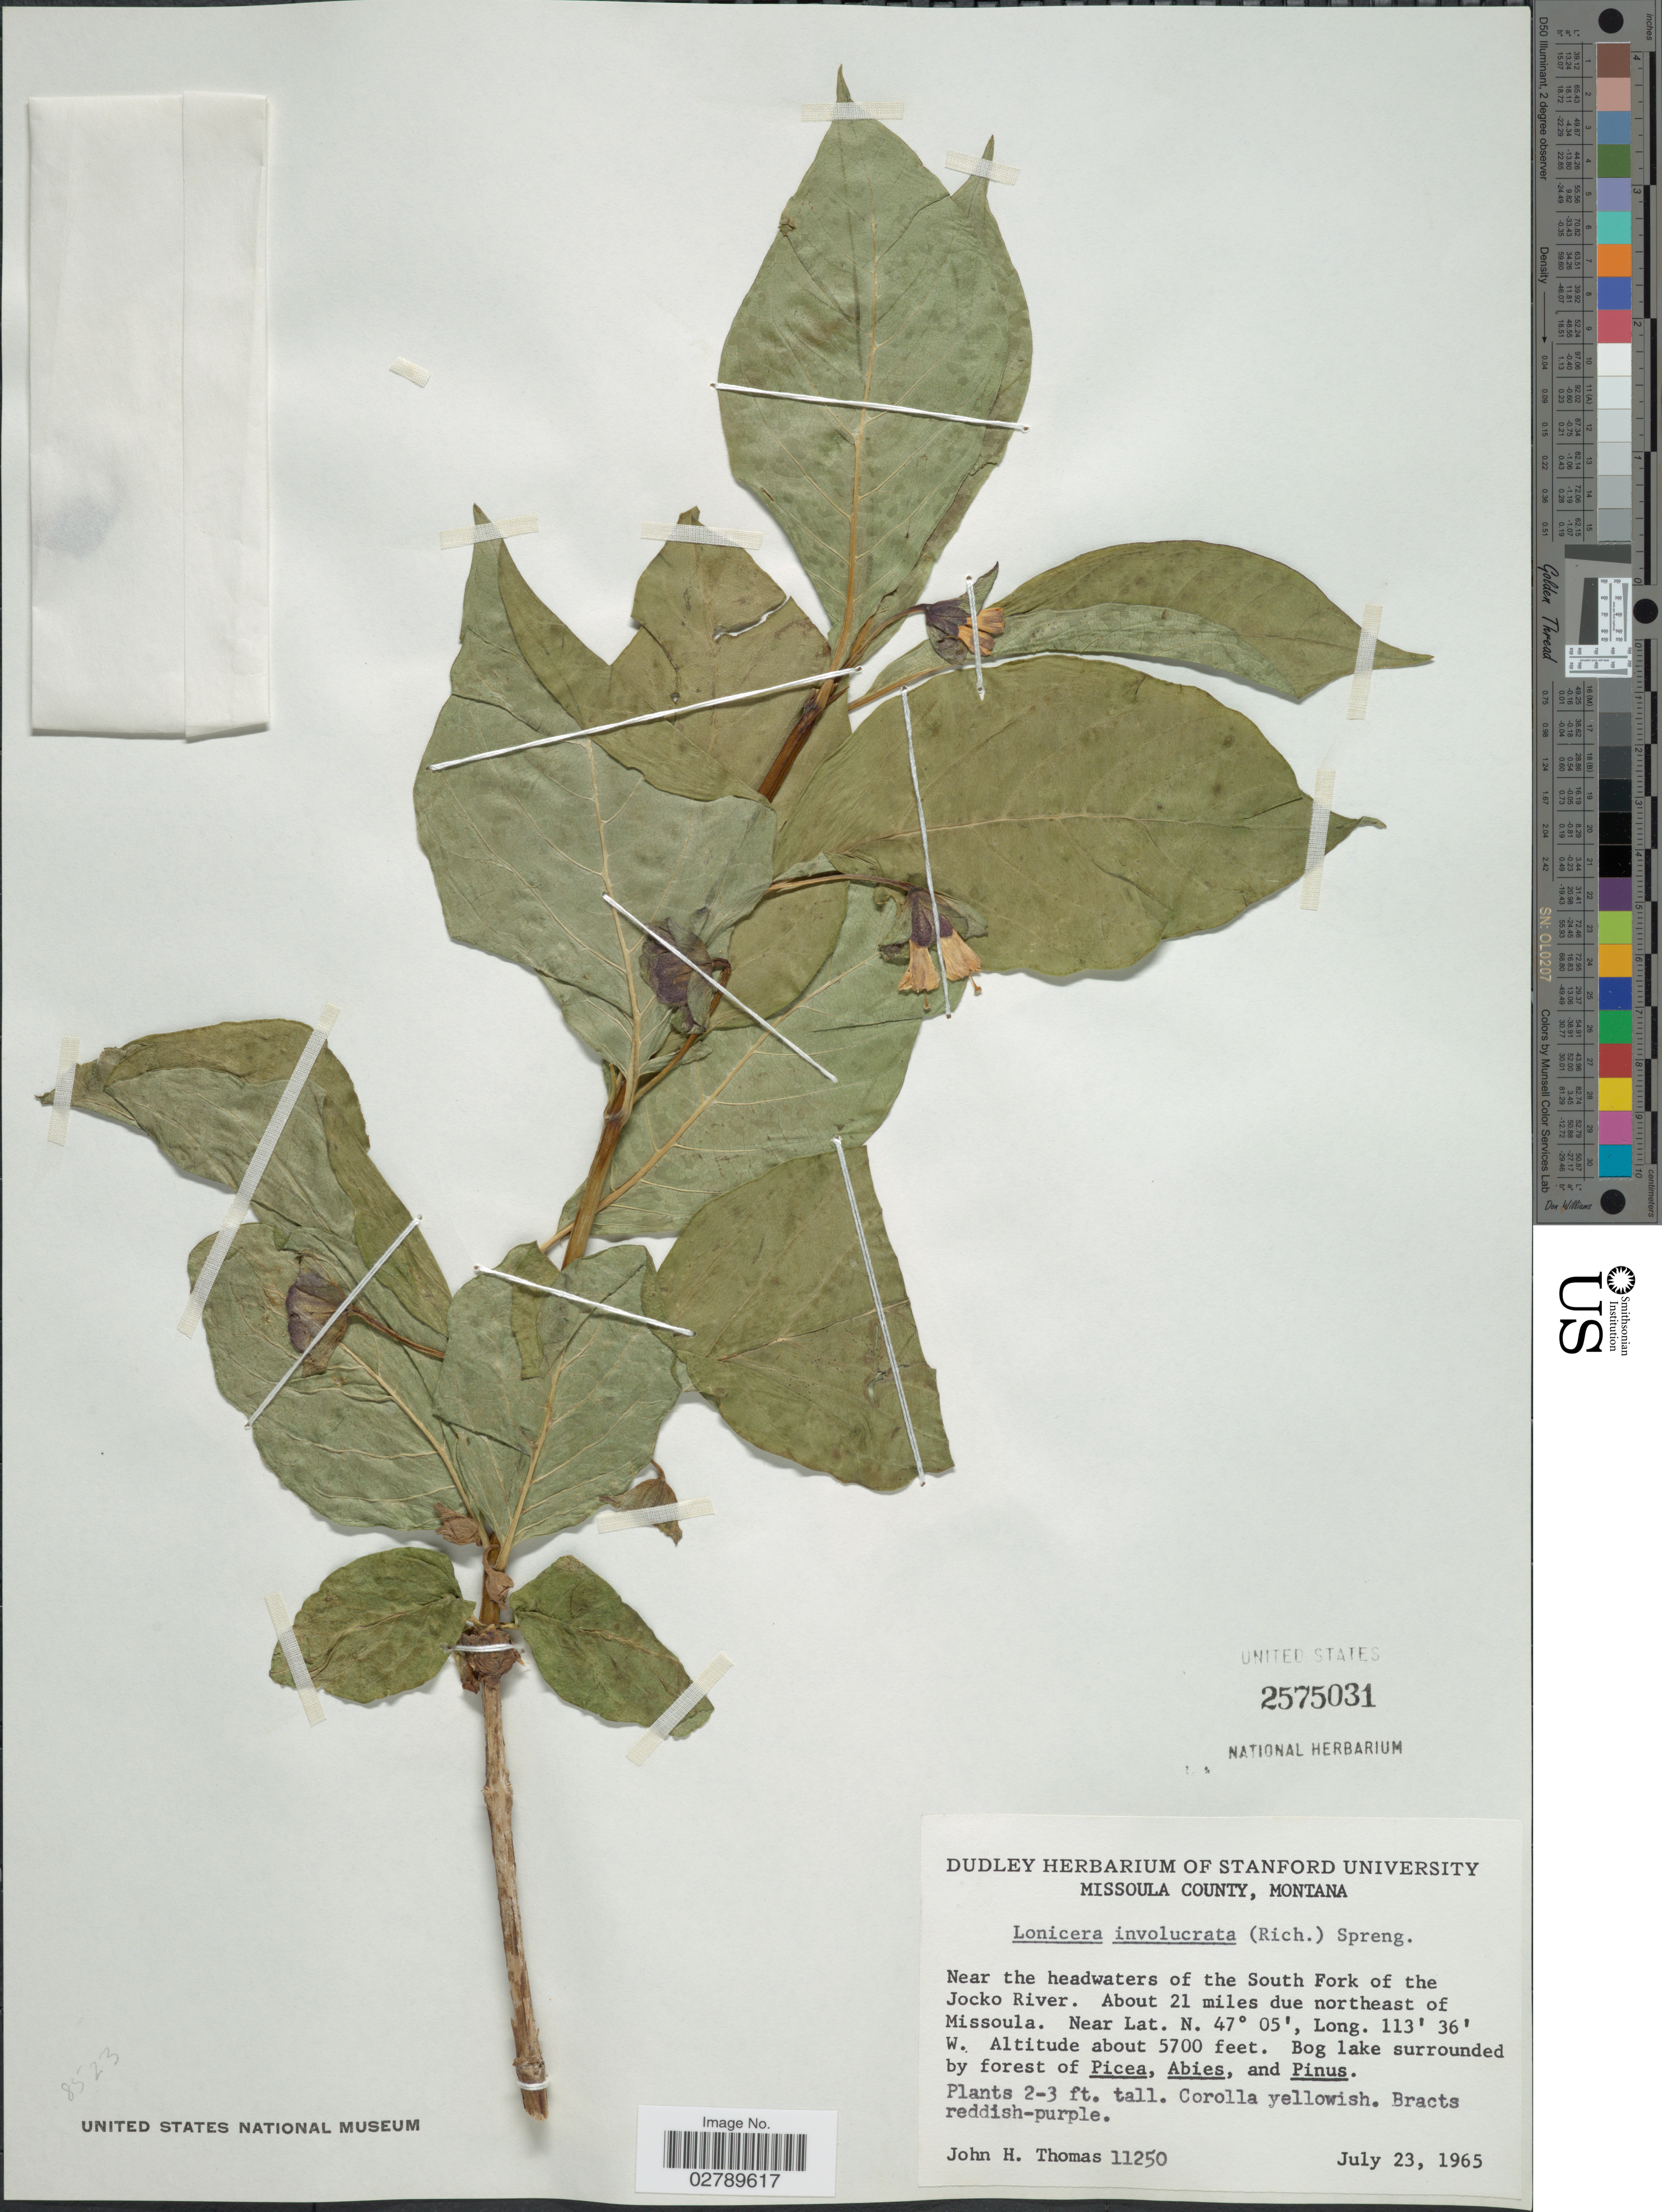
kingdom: Plantae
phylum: Tracheophyta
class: Magnoliopsida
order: Dipsacales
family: Caprifoliaceae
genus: Lonicera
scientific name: Lonicera involucrata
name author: (Richardson) Banks ex Spreng.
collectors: J. H. Thomas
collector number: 11250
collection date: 1965-07-23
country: United States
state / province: Montana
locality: Missoula. Near the headwaters of the South Fork of the Jocko River. About 21 miles due northeast of Missoula.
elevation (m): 1737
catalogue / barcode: US 2575031